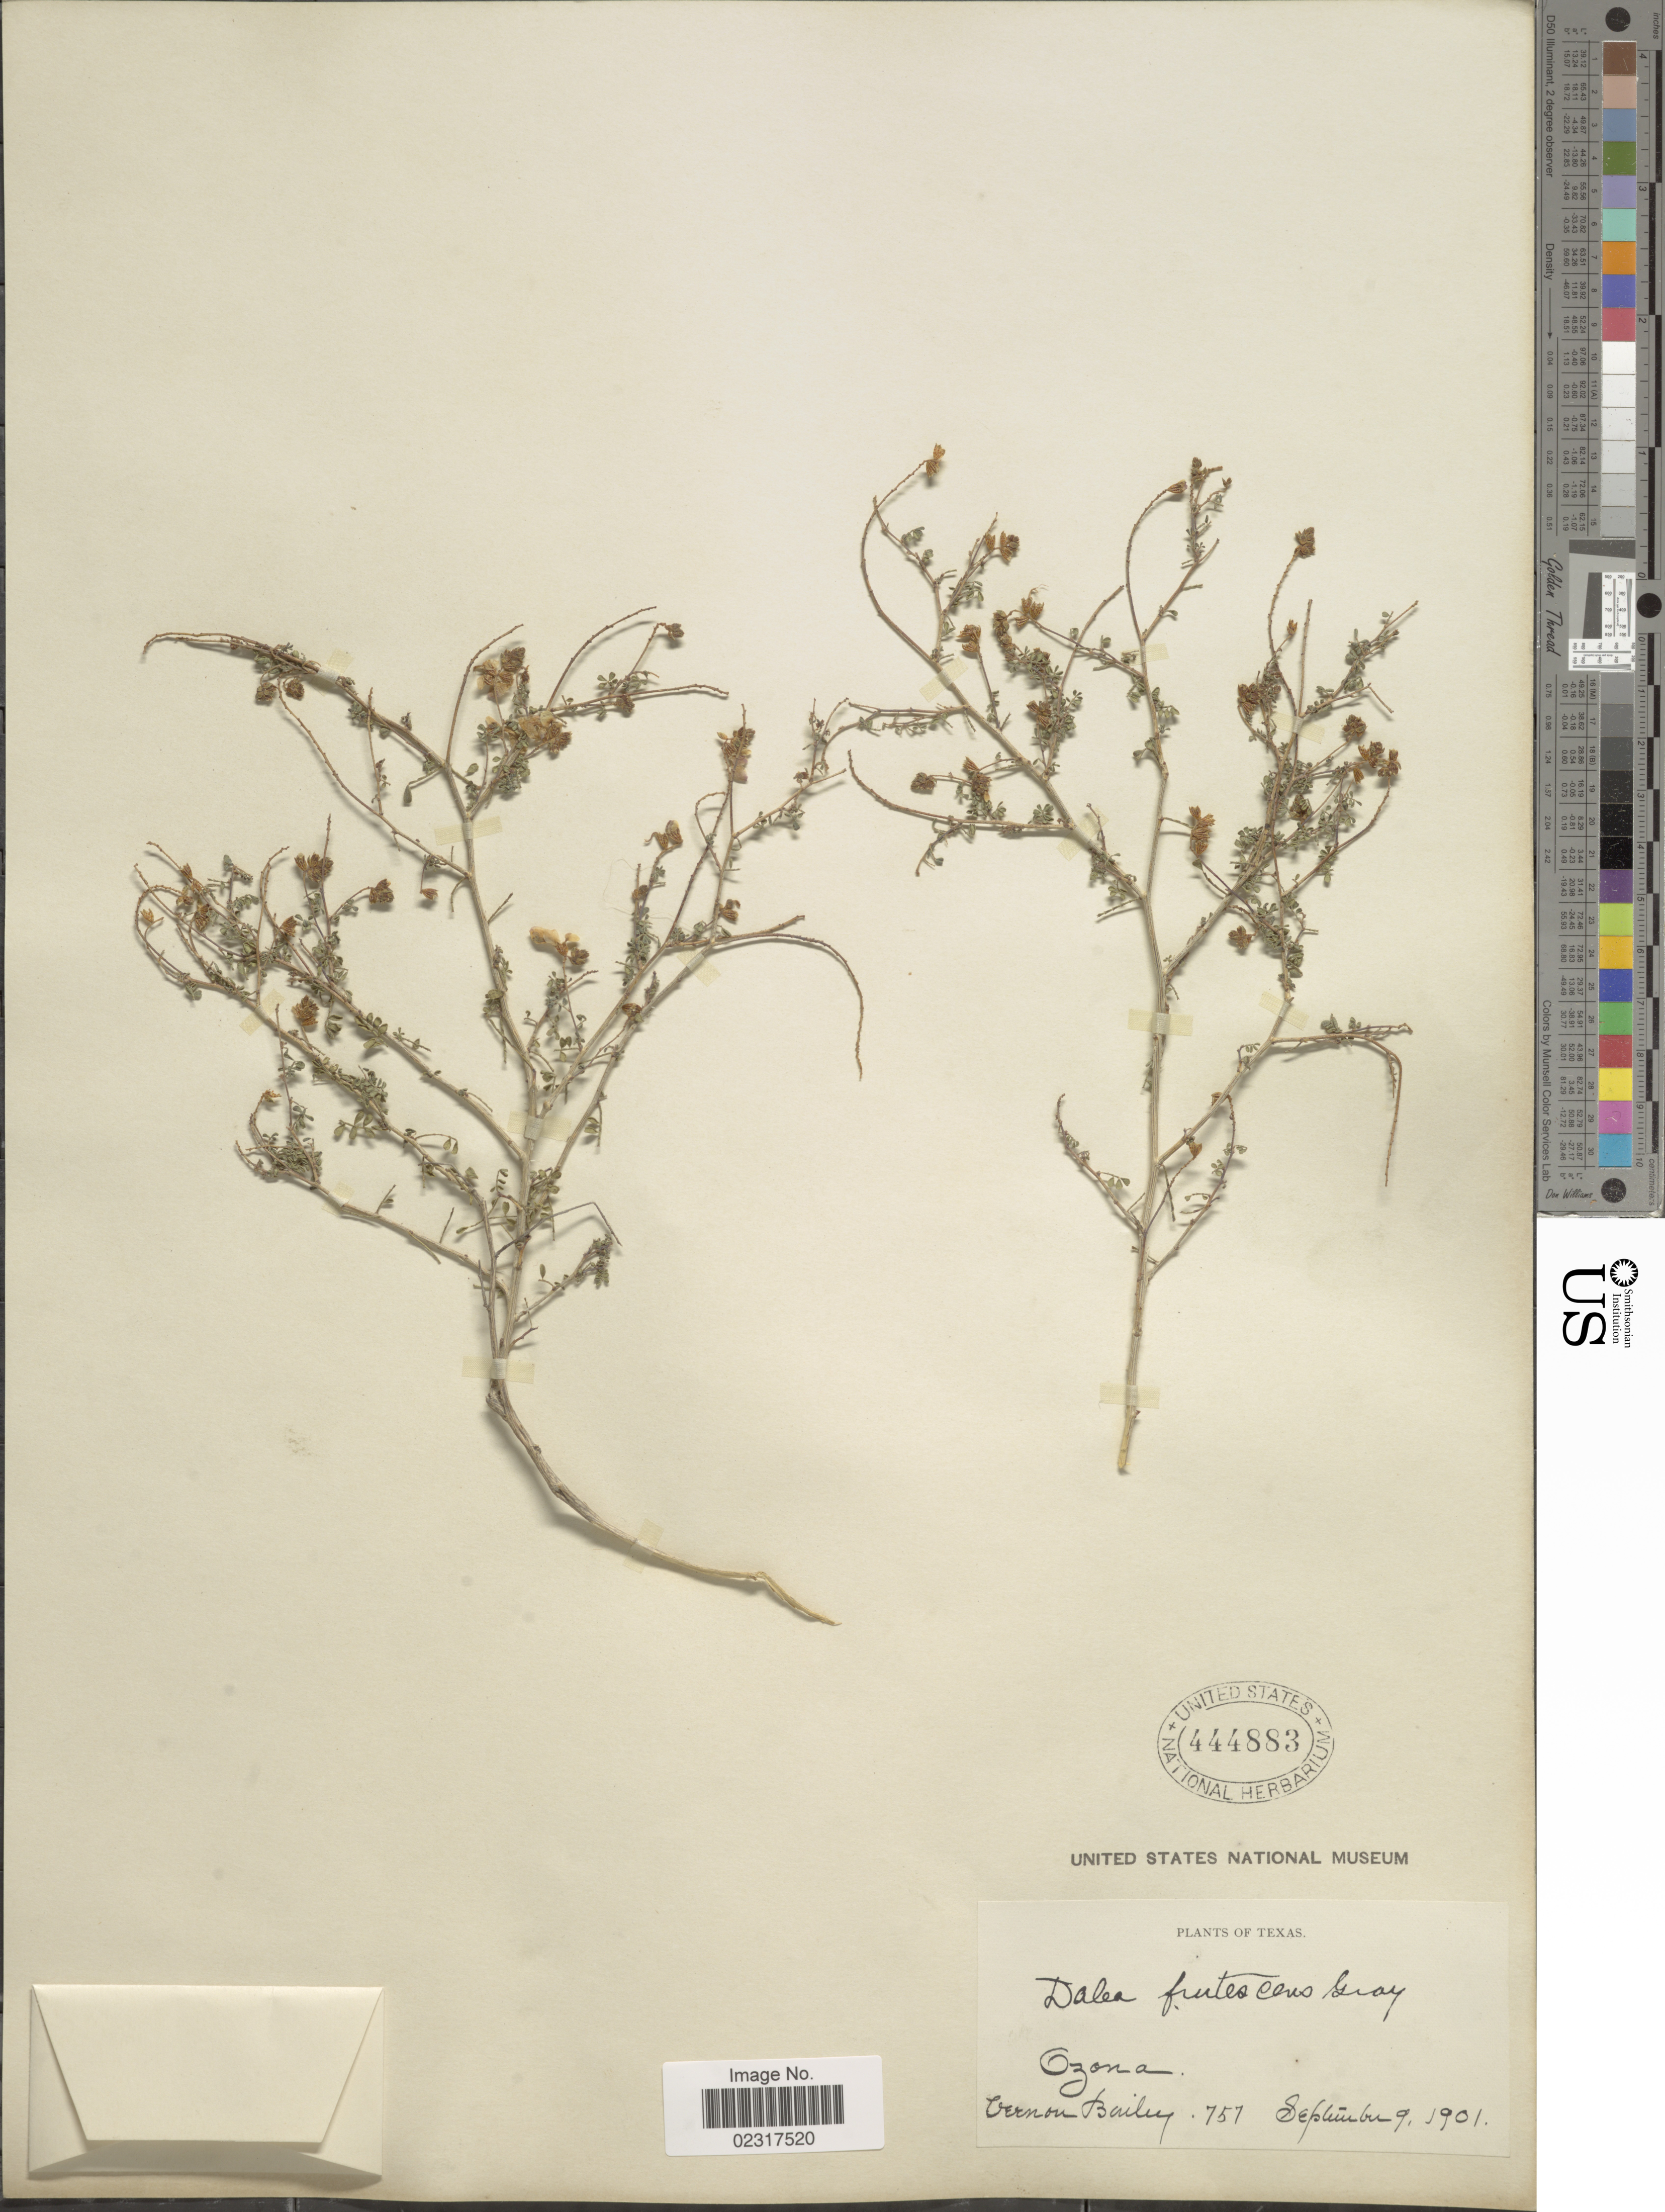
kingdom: Plantae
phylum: Tracheophyta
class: Magnoliopsida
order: Fabales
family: Fabaceae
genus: Dalea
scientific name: Dalea frutescens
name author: A. Gray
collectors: V. O. Bailey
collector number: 757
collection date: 1901-09-09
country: United States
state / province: Texas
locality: Ozona.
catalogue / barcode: US 444883